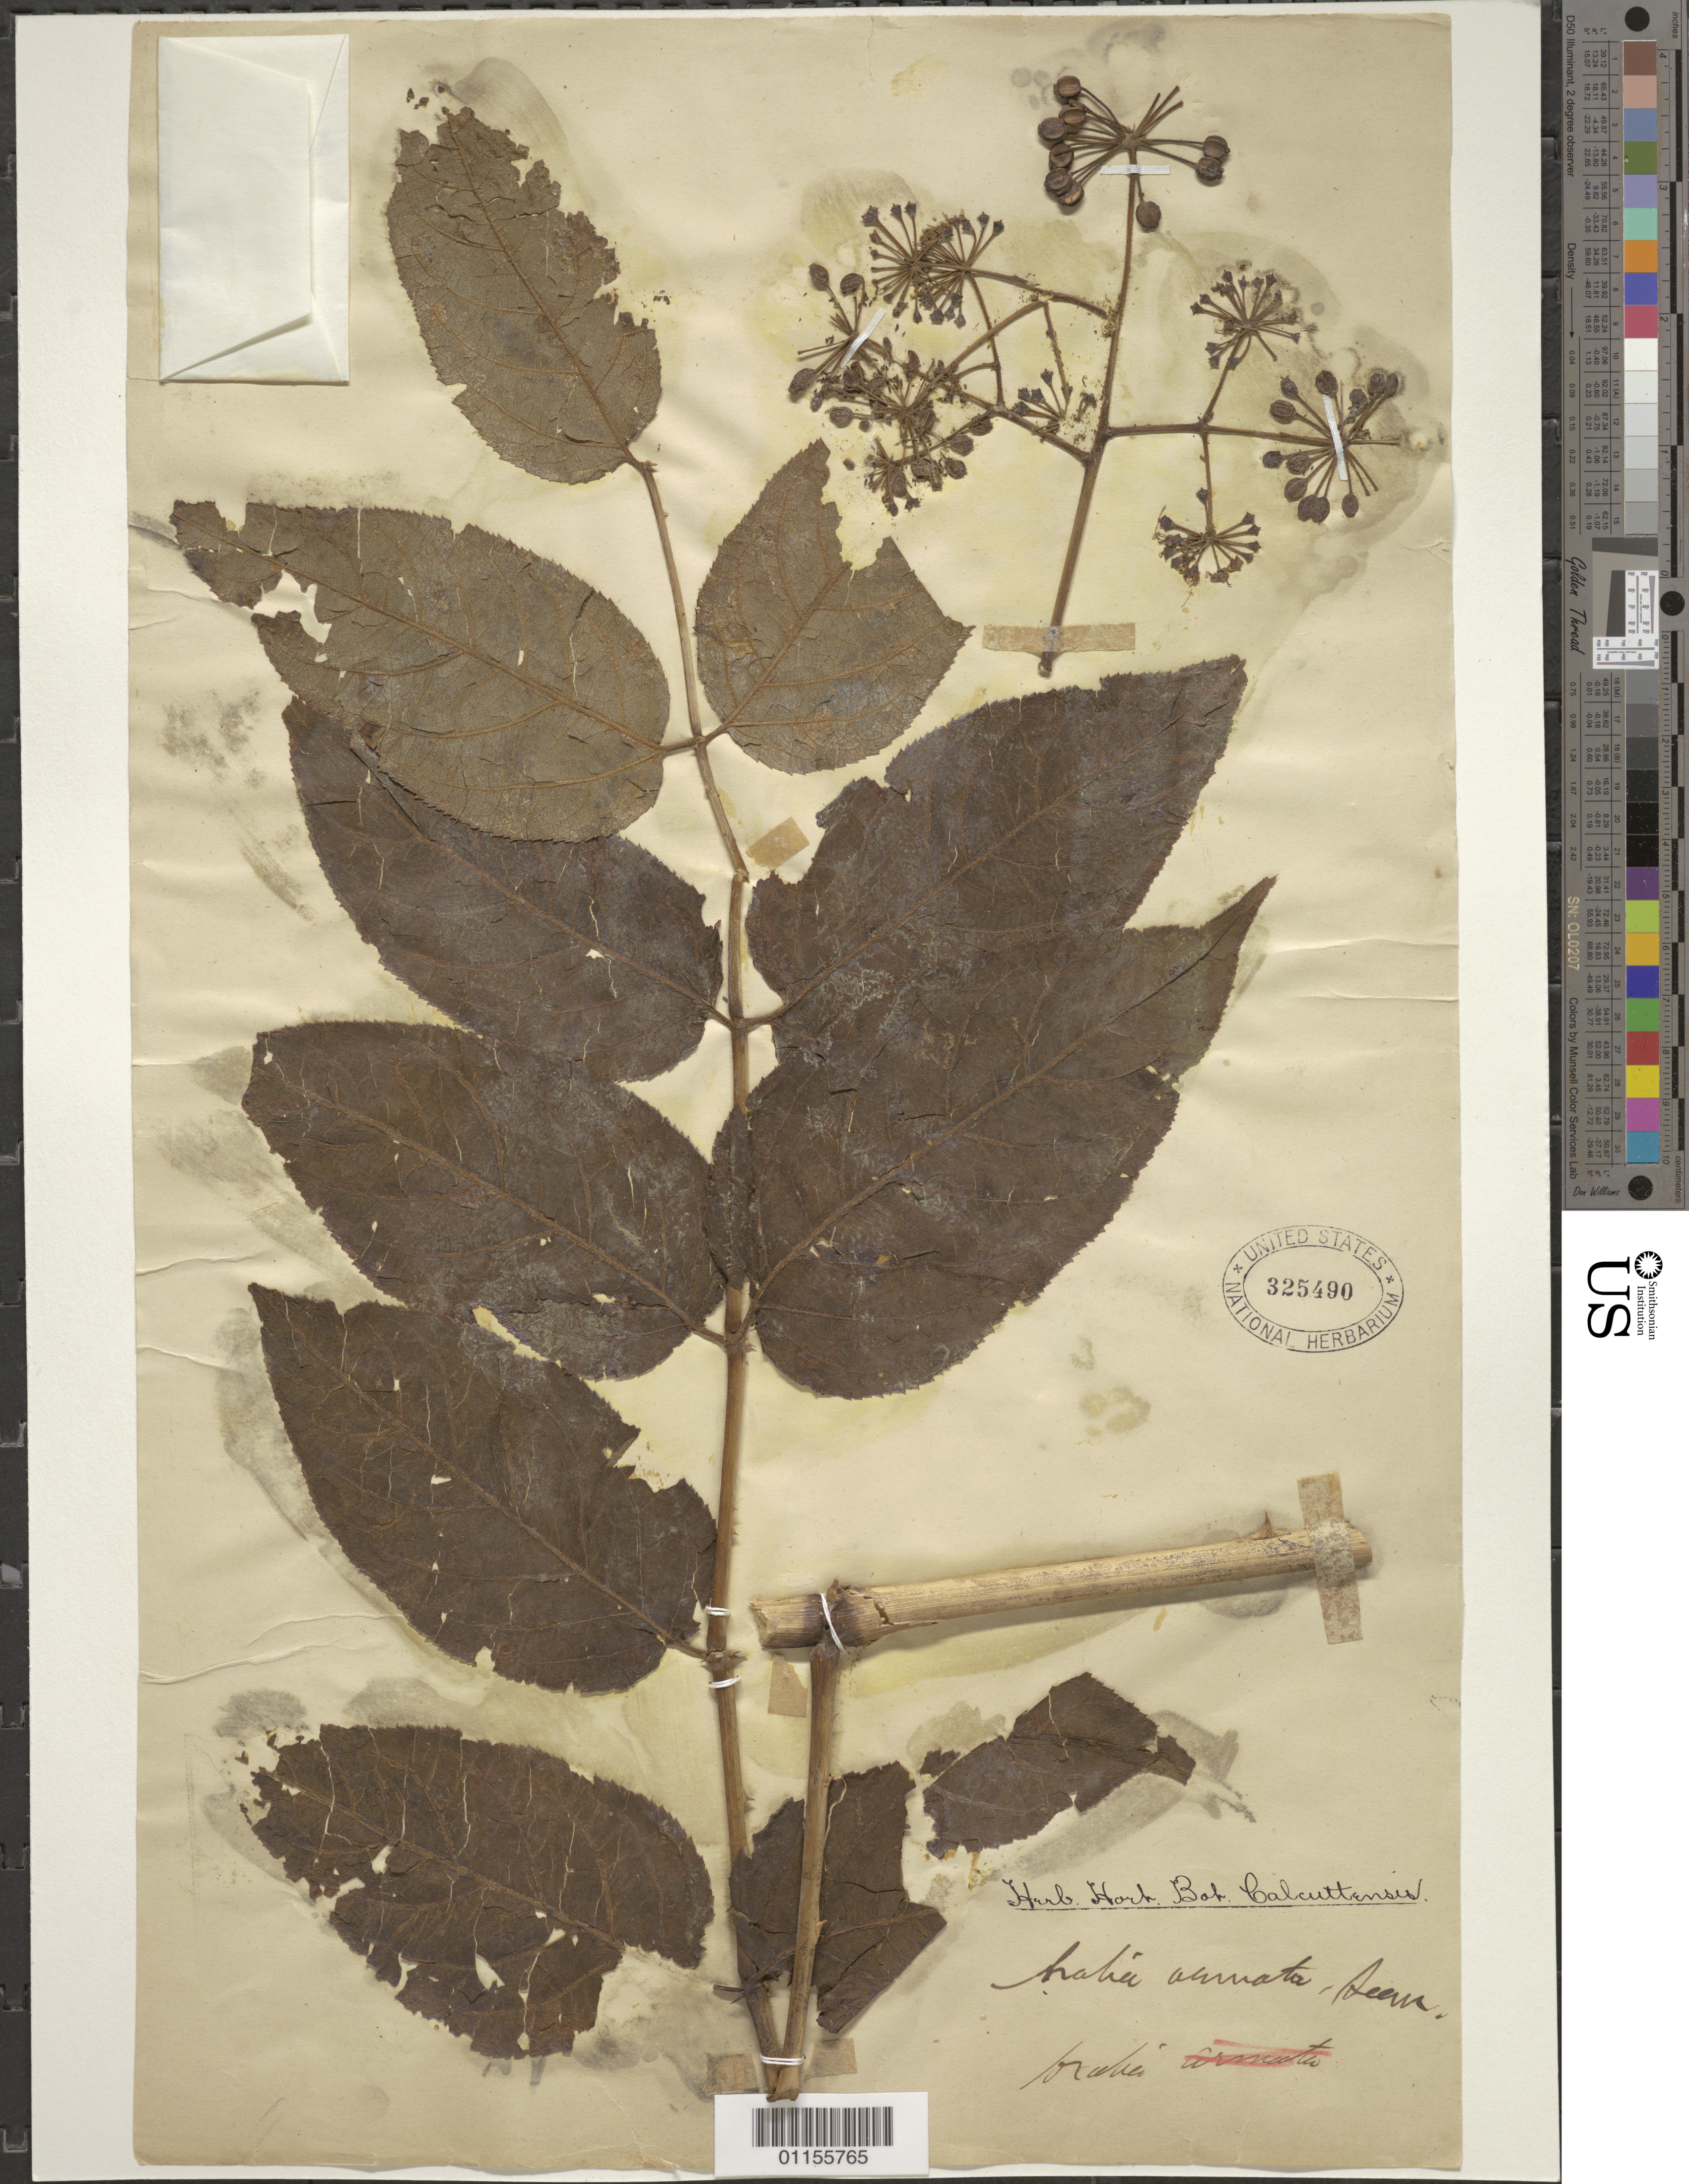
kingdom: Plantae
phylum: Tracheophyta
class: Magnoliopsida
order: Apiales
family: Araliaceae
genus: Aralia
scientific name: Aralia armata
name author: (Wall.) Seem.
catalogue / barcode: US 325490